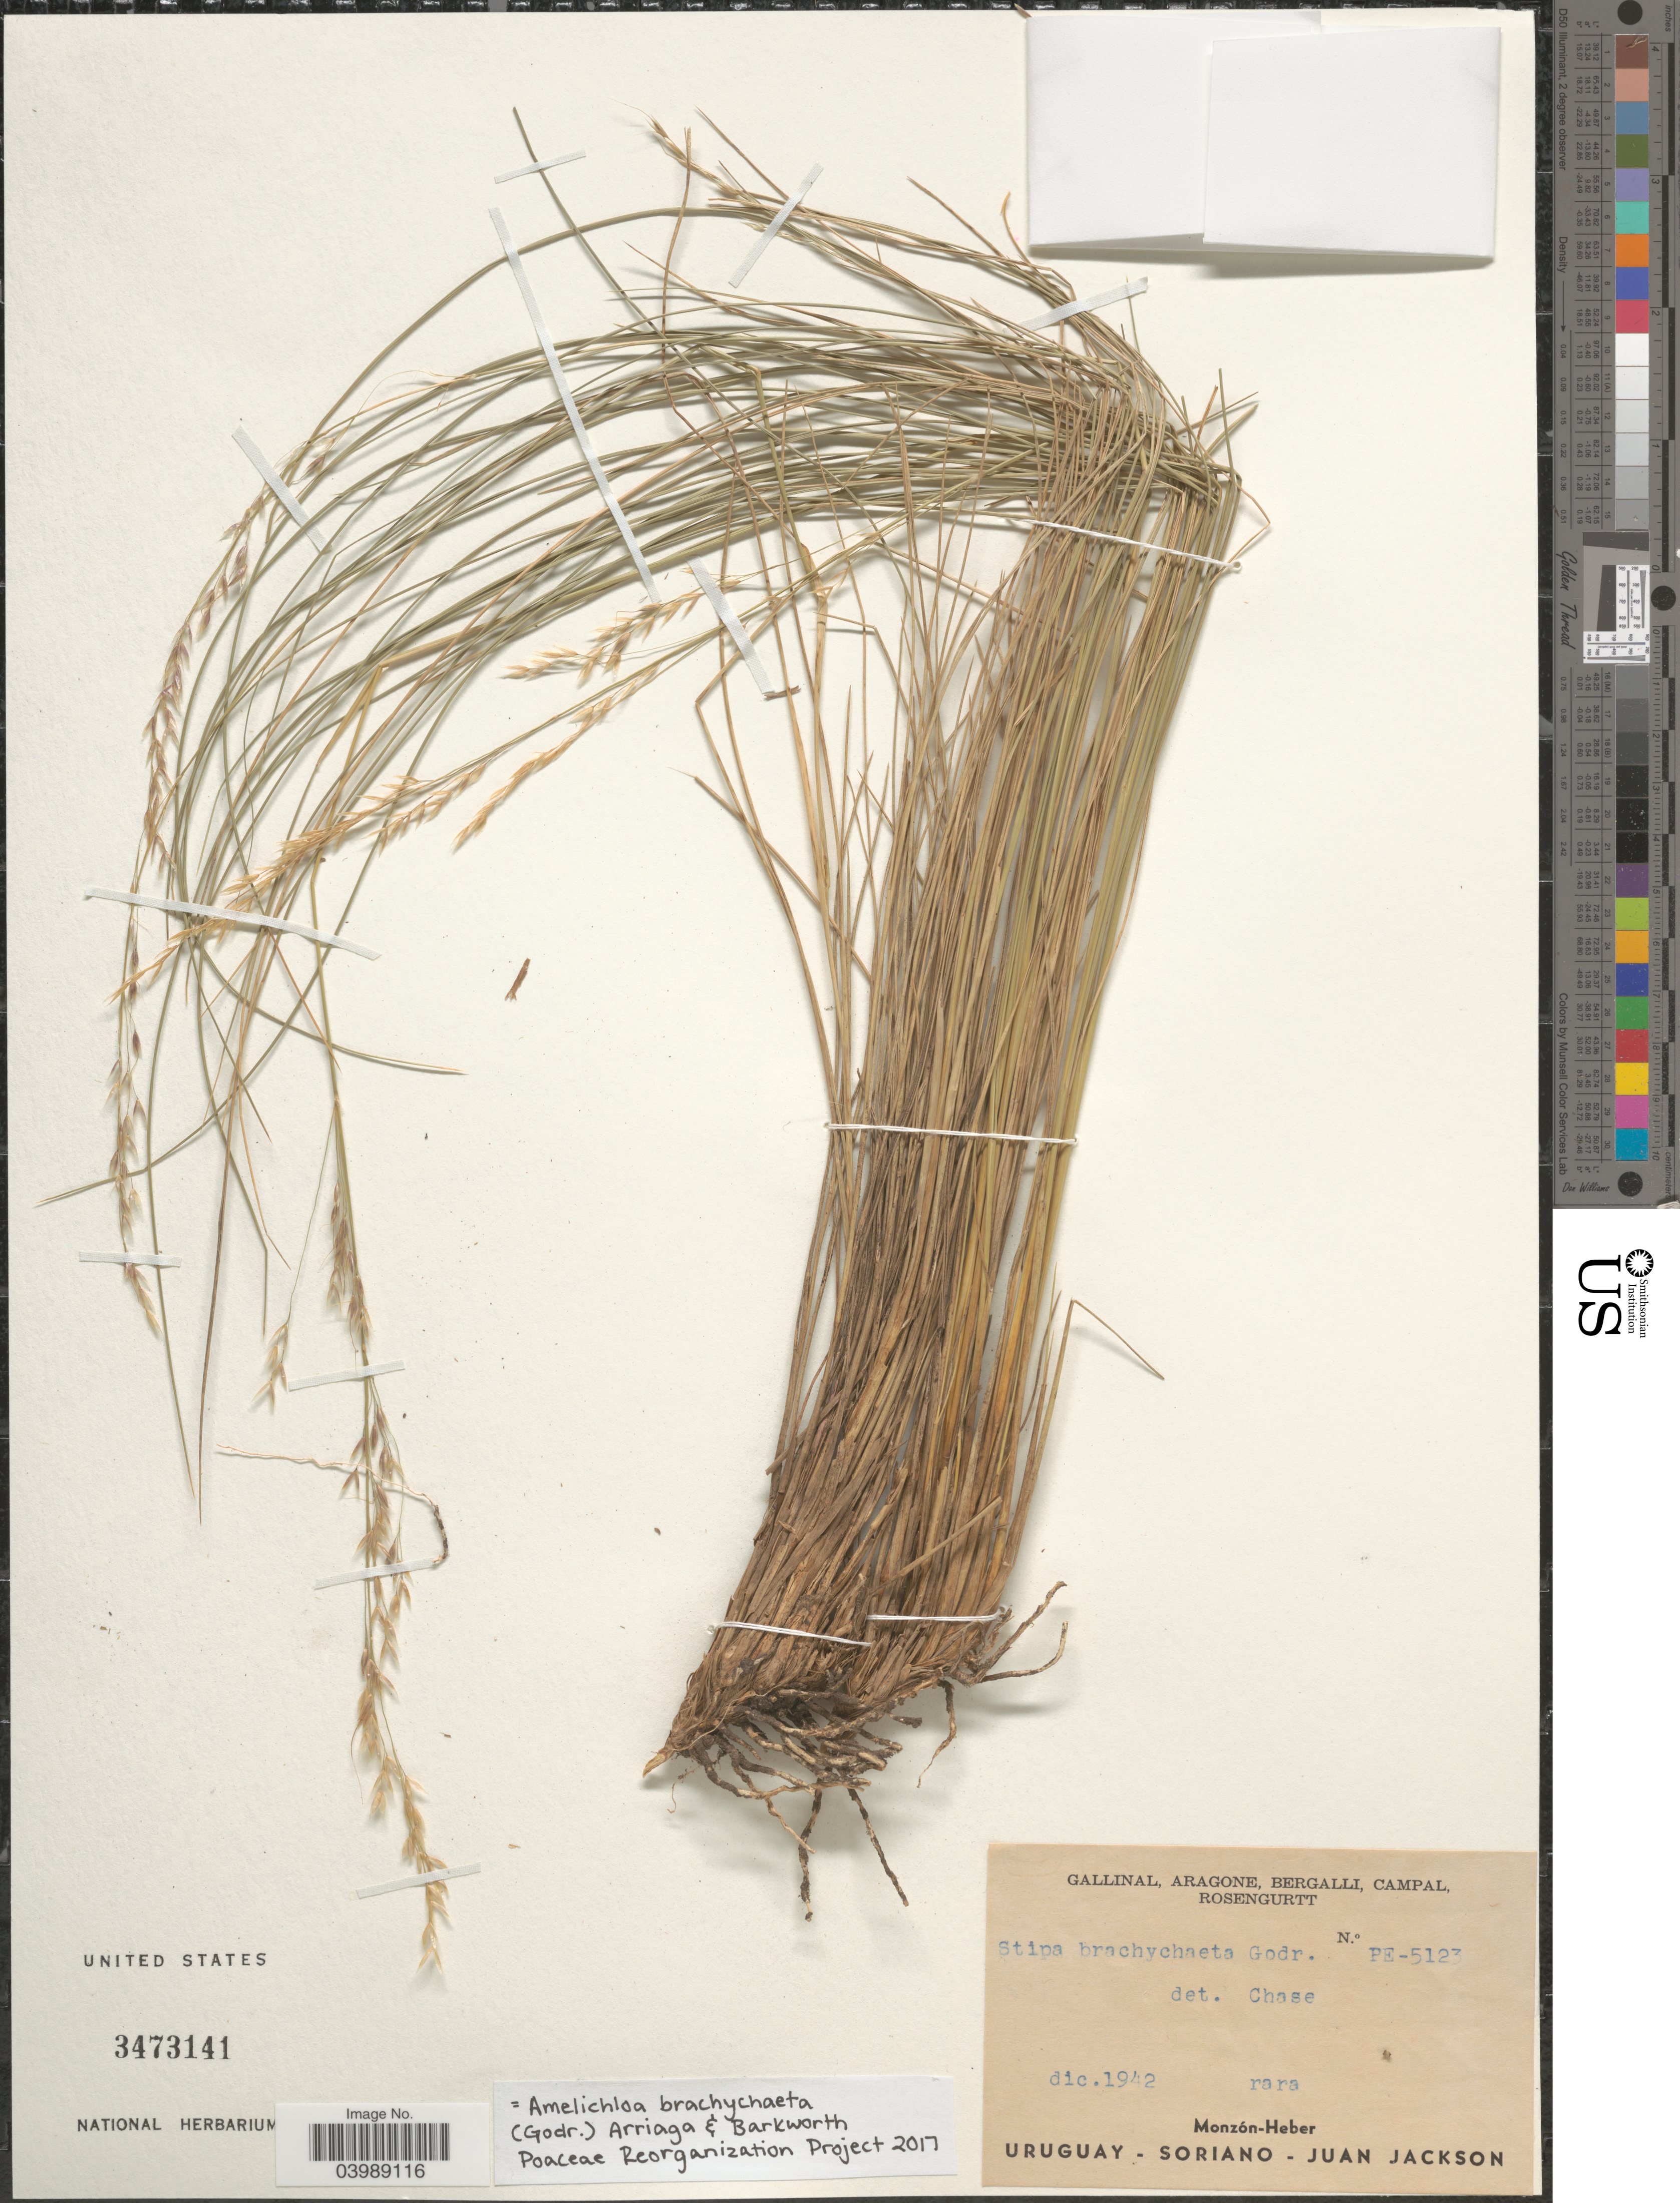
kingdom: Plantae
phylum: Tracheophyta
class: Liliopsida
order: Poales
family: Poaceae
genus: Amelichloa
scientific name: Amelichloa brachychaeta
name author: (Godr.) Arriaga & Barkworth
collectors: -. Gallinal, -- Aragone, -- Bergalli, -- Campal & Rosengurtt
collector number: PE-5123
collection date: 1942-12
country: Uruguay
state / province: Soriano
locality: Monzón-Heber. Juan Jackson.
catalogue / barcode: US 3473141